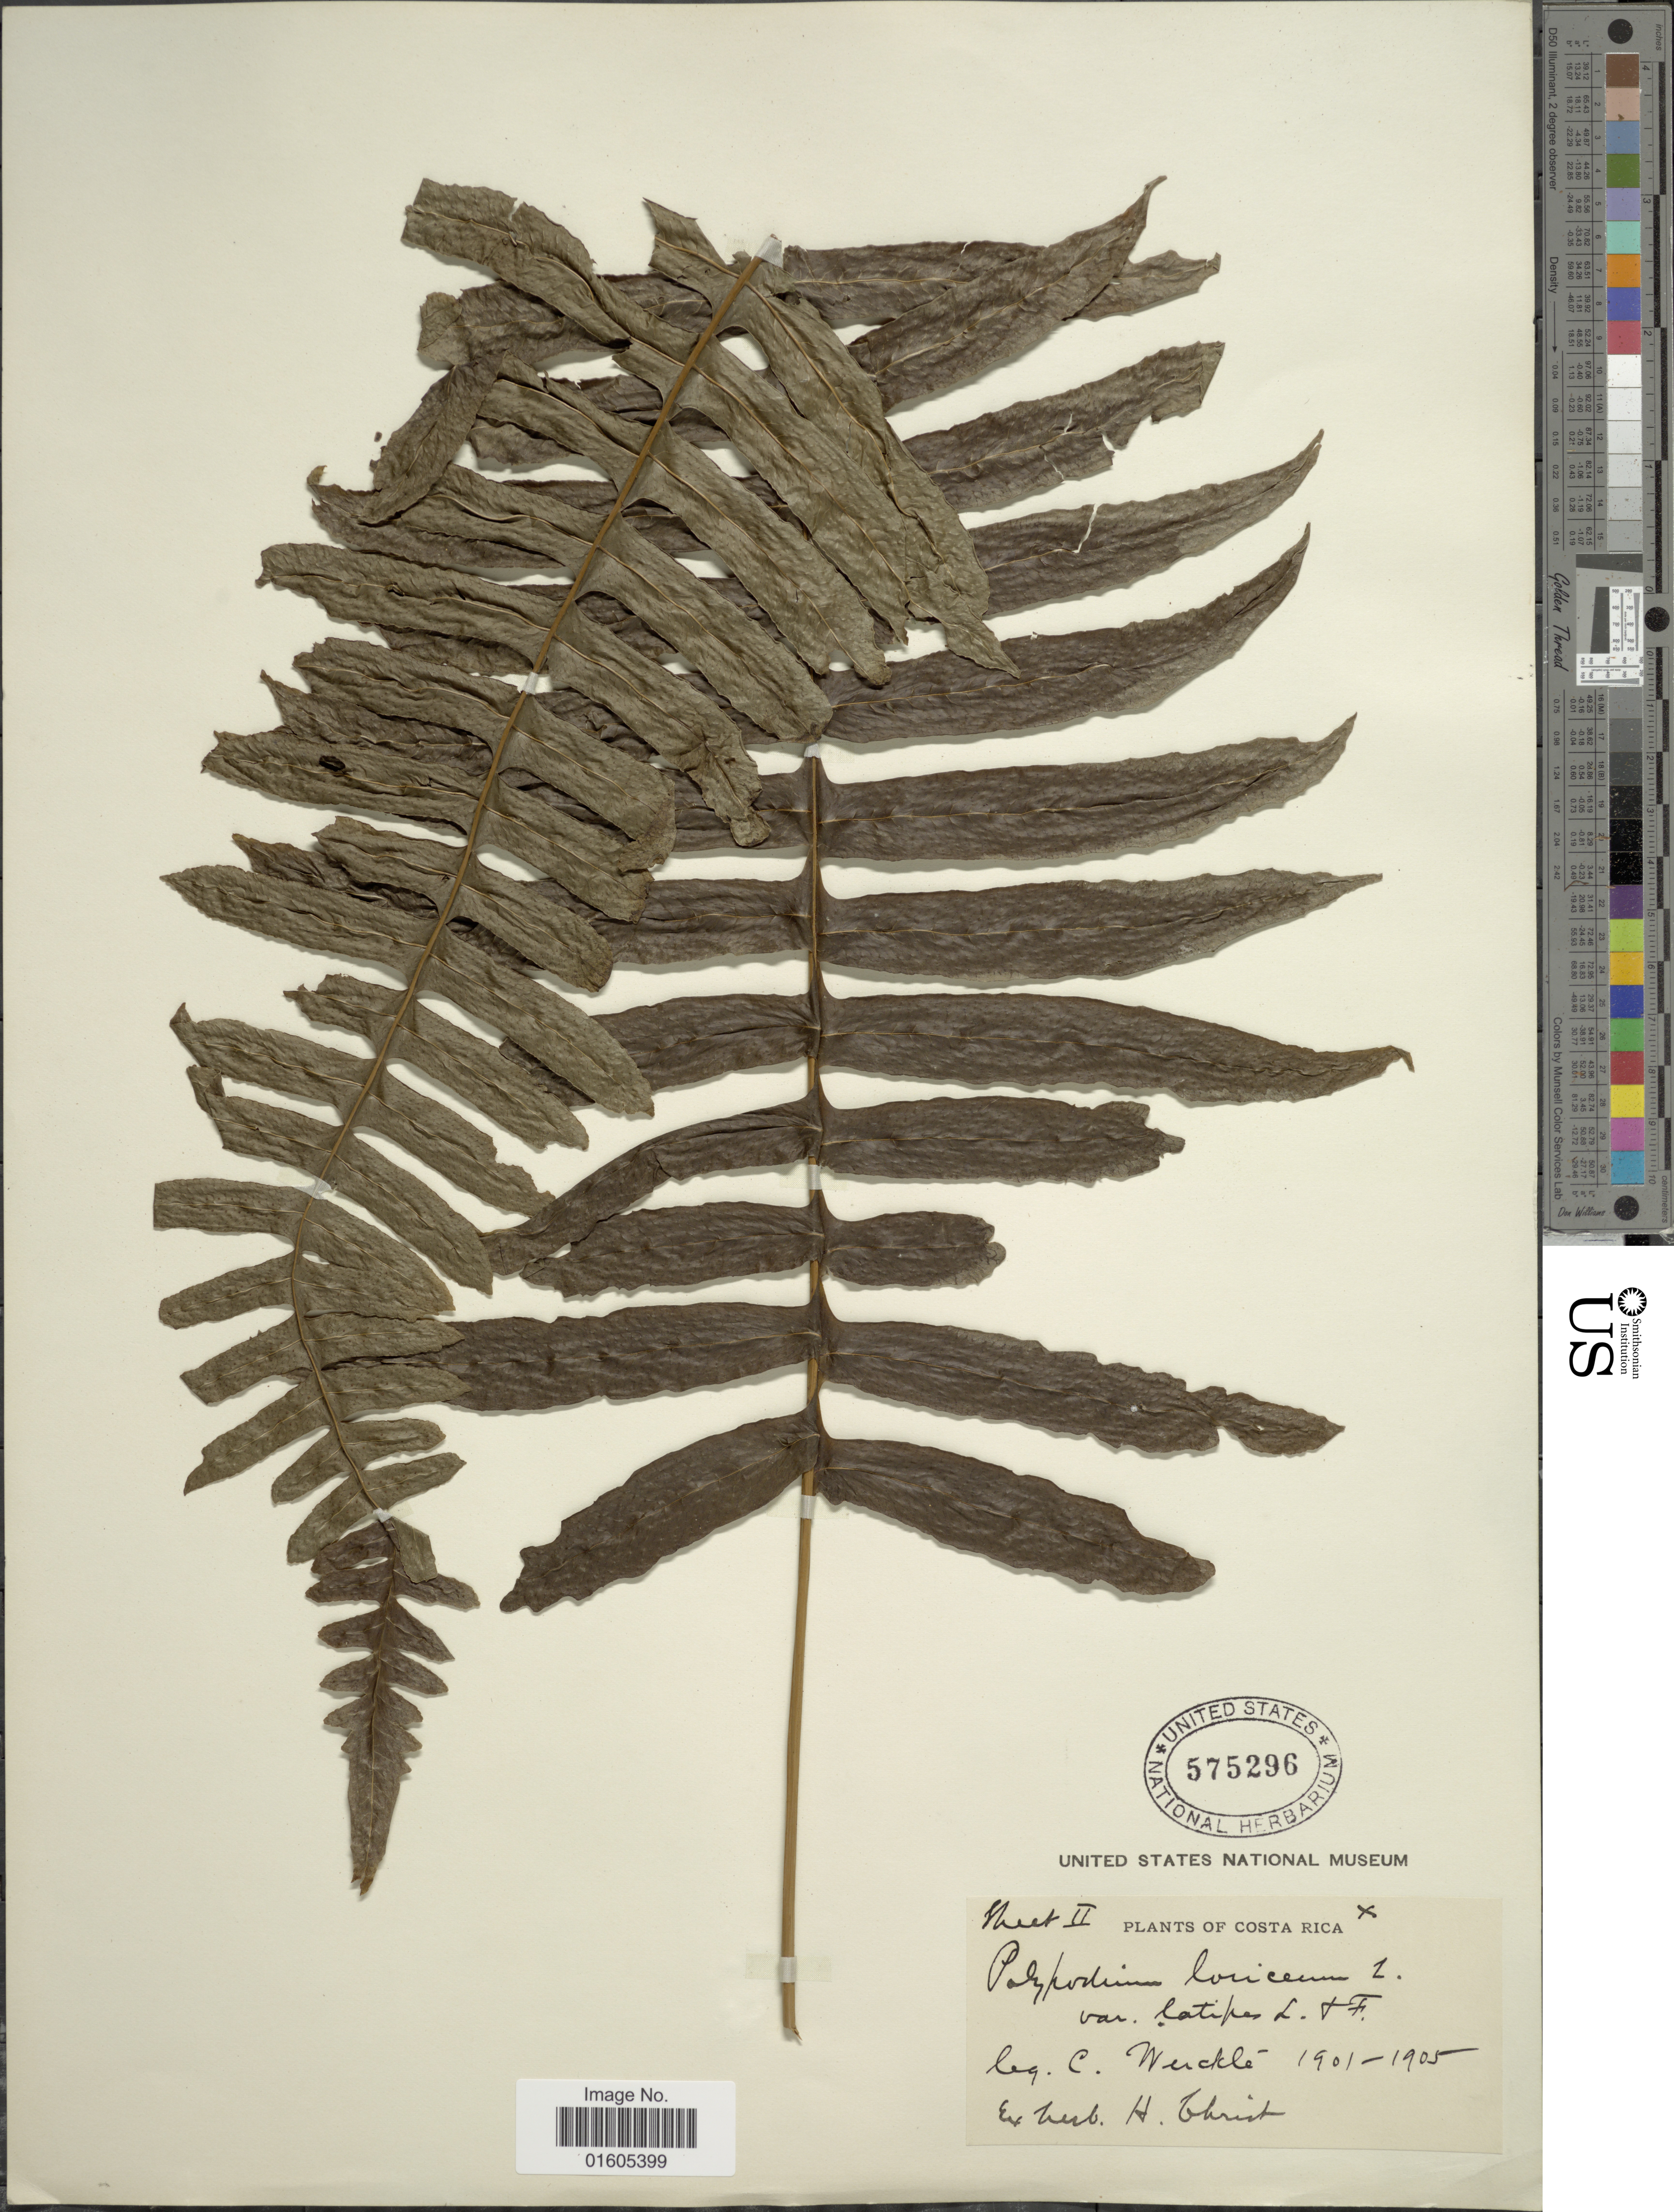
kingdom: Plantae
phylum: Tracheophyta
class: Polypodiopsida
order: Polypodiales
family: Polypodiaceae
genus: Serpocaulon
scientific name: Serpocaulon maritimum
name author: (Hieron.) A.R. Sm.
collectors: C. Wercklé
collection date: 1901/1905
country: Costa Rica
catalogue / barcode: US 575296